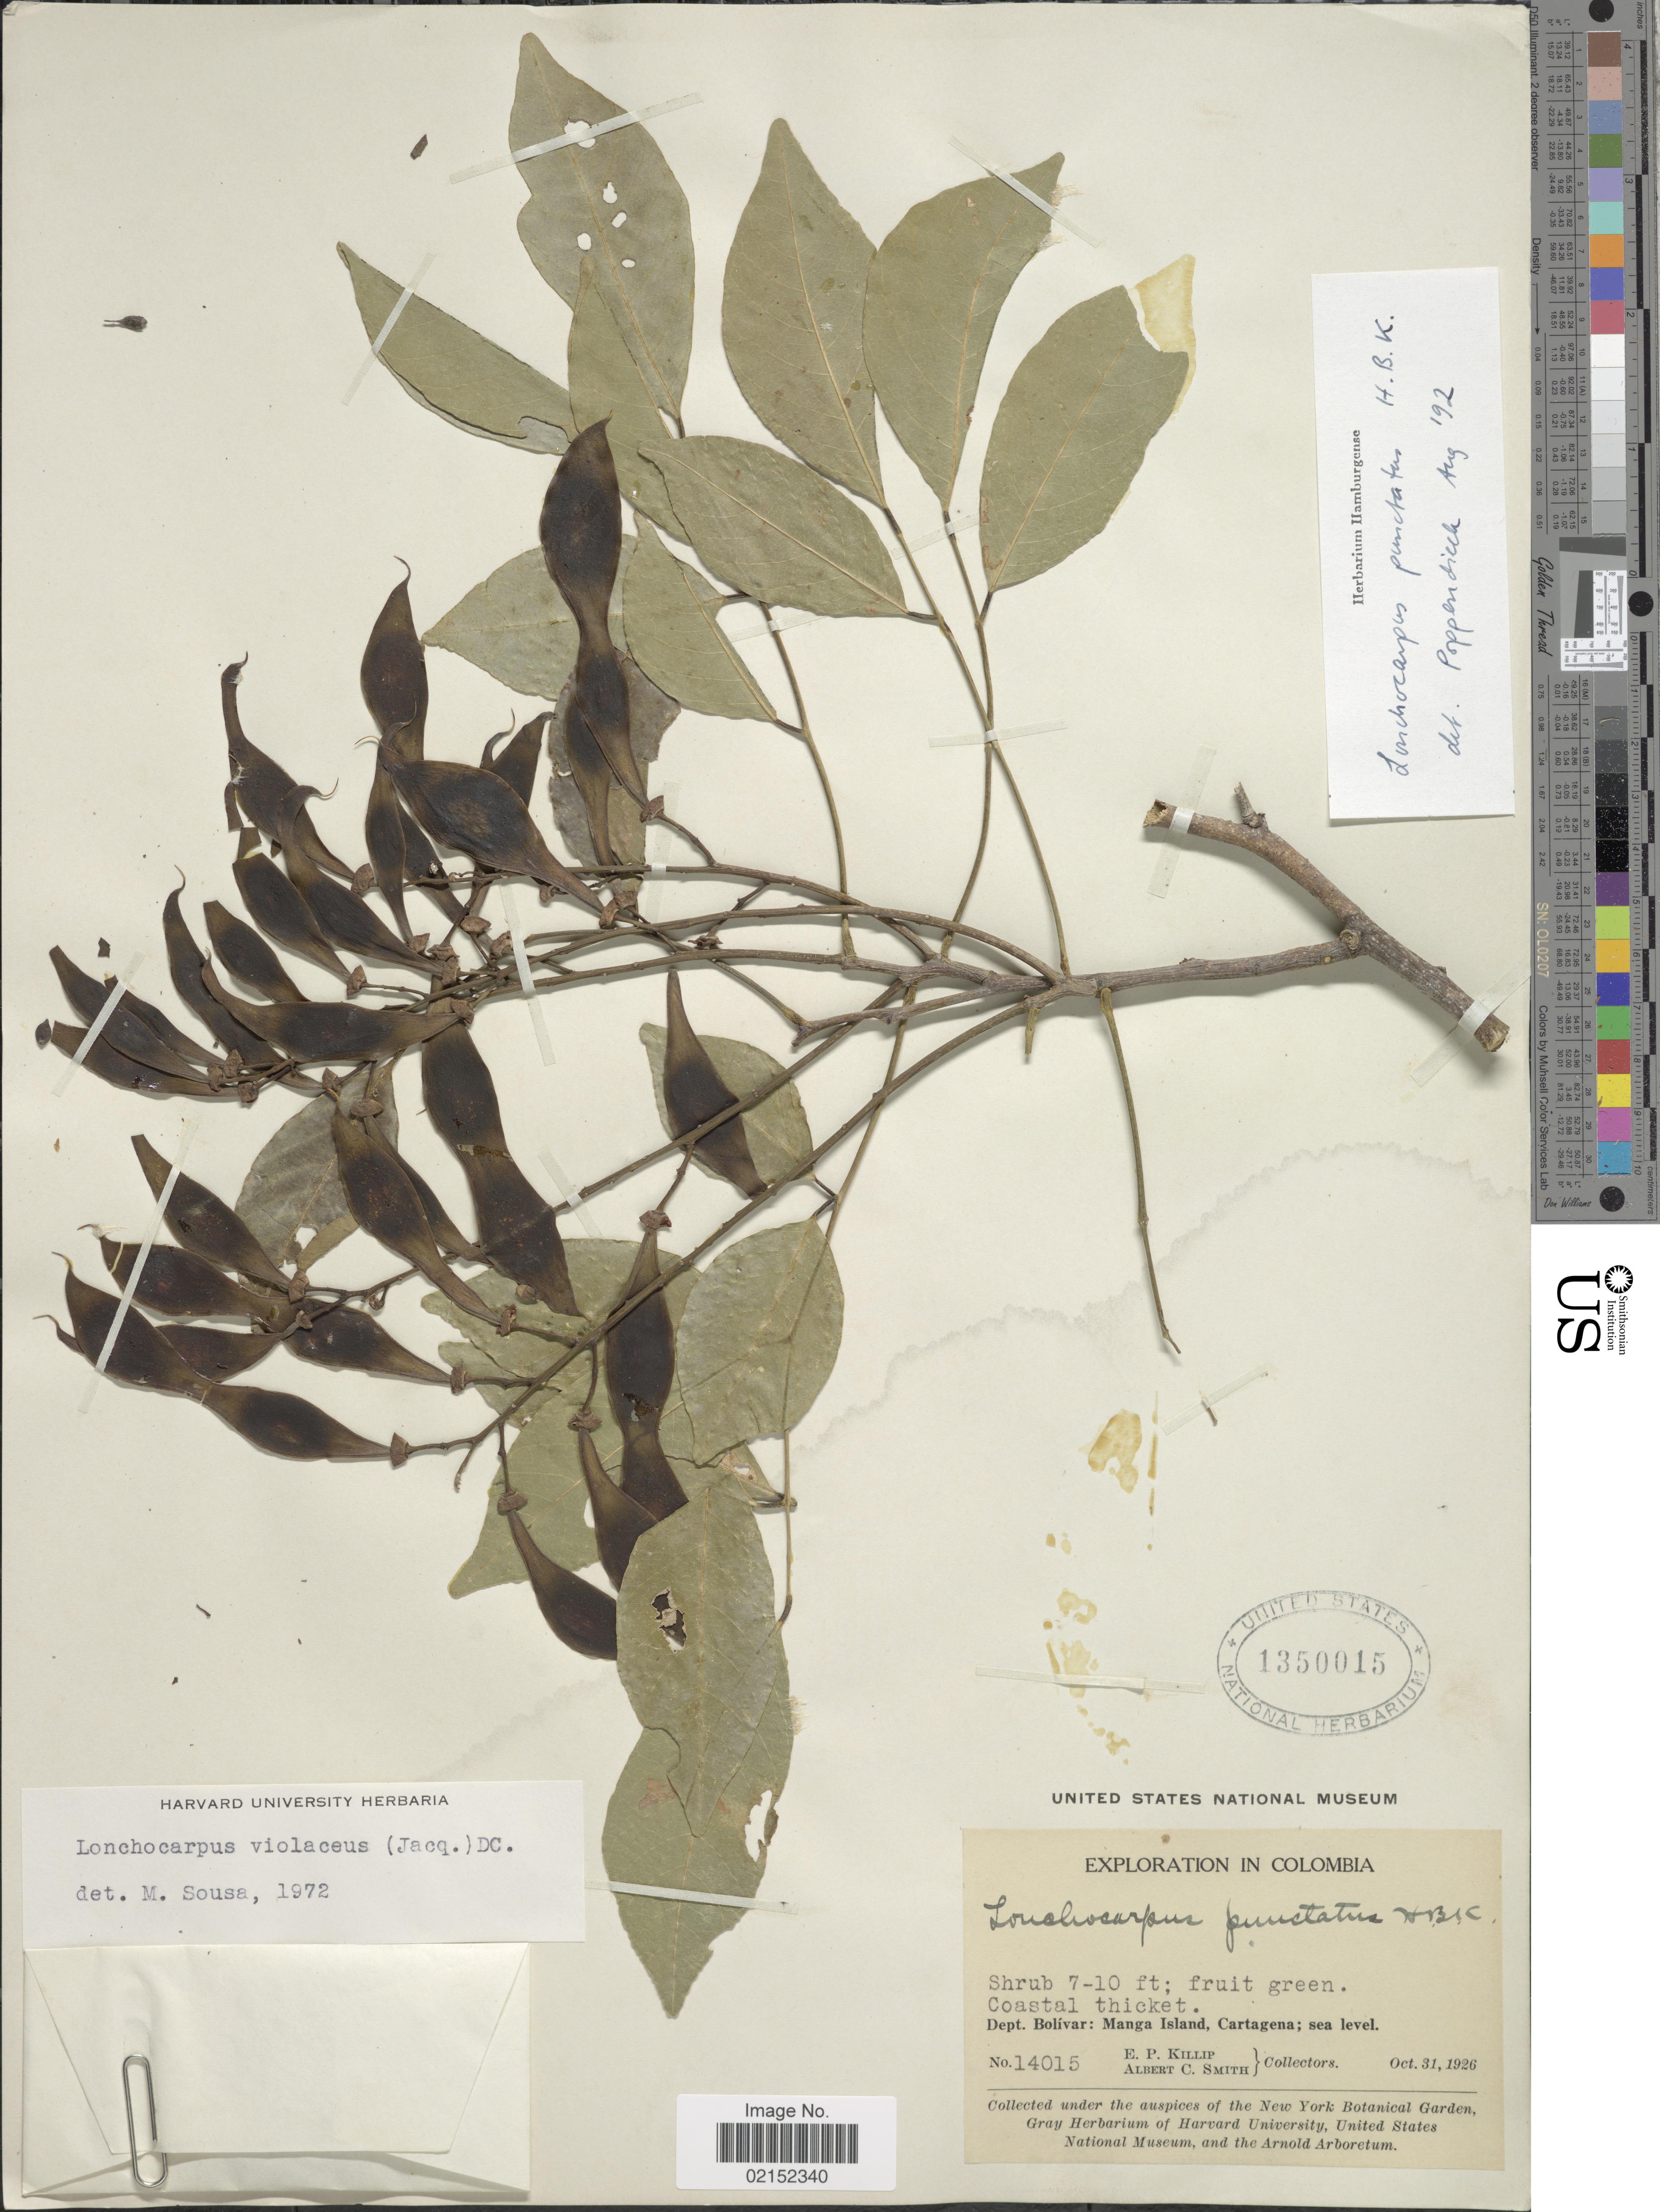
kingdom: Plantae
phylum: Tracheophyta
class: Magnoliopsida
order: Fabales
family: Fabaceae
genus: Lonchocarpus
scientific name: Lonchocarpus punctatus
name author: Kunth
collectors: E. P. Killip & A. C. Smith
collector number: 14015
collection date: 1926-10-31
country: Colombia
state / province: Bolívar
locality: Coastal thicket, Manga Island, Cartagena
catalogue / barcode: US 1350015